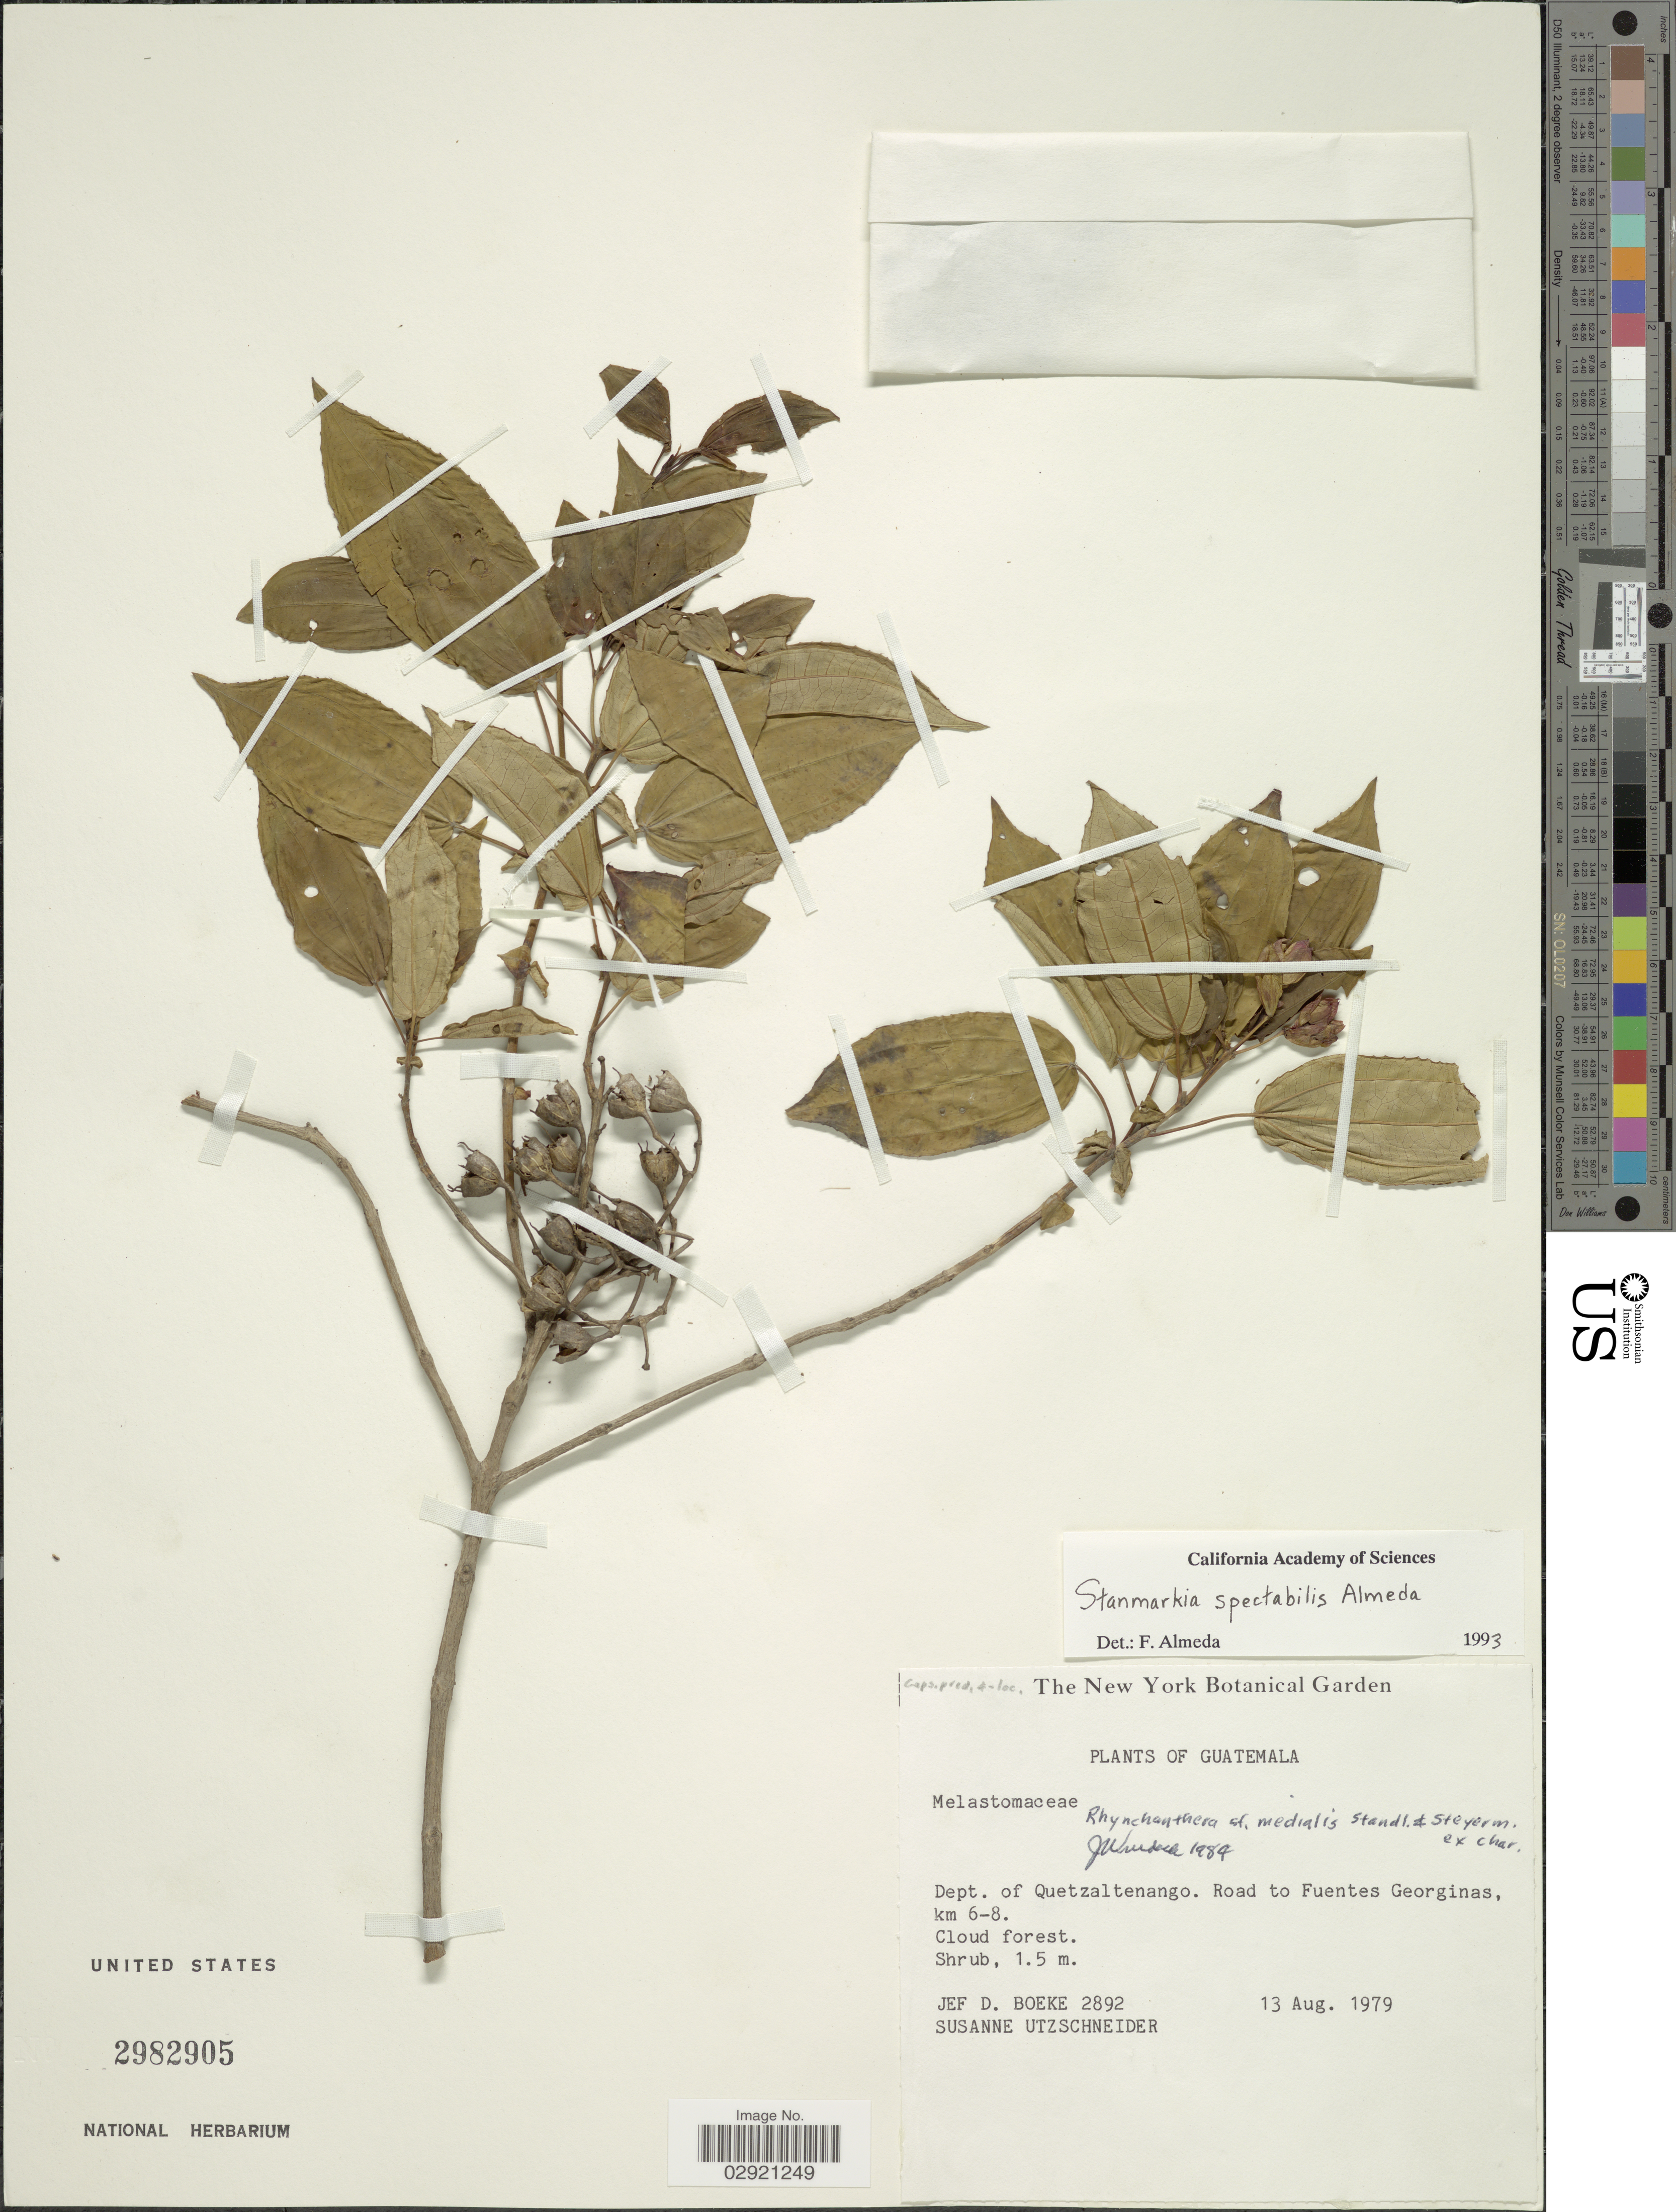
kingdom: Plantae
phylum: Tracheophyta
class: Magnoliopsida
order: Myrtales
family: Melastomataceae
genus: Stanmarkia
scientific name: Stanmarkia spectabilis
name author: Almeda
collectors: J. Boeke & S. Utzschneider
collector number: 2892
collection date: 1979-08-13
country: Guatemala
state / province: Quetzaltenango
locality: Dept. of Quetzaltenango. Road to Fuentes Georginas, km 6-8.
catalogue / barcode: US 2982905